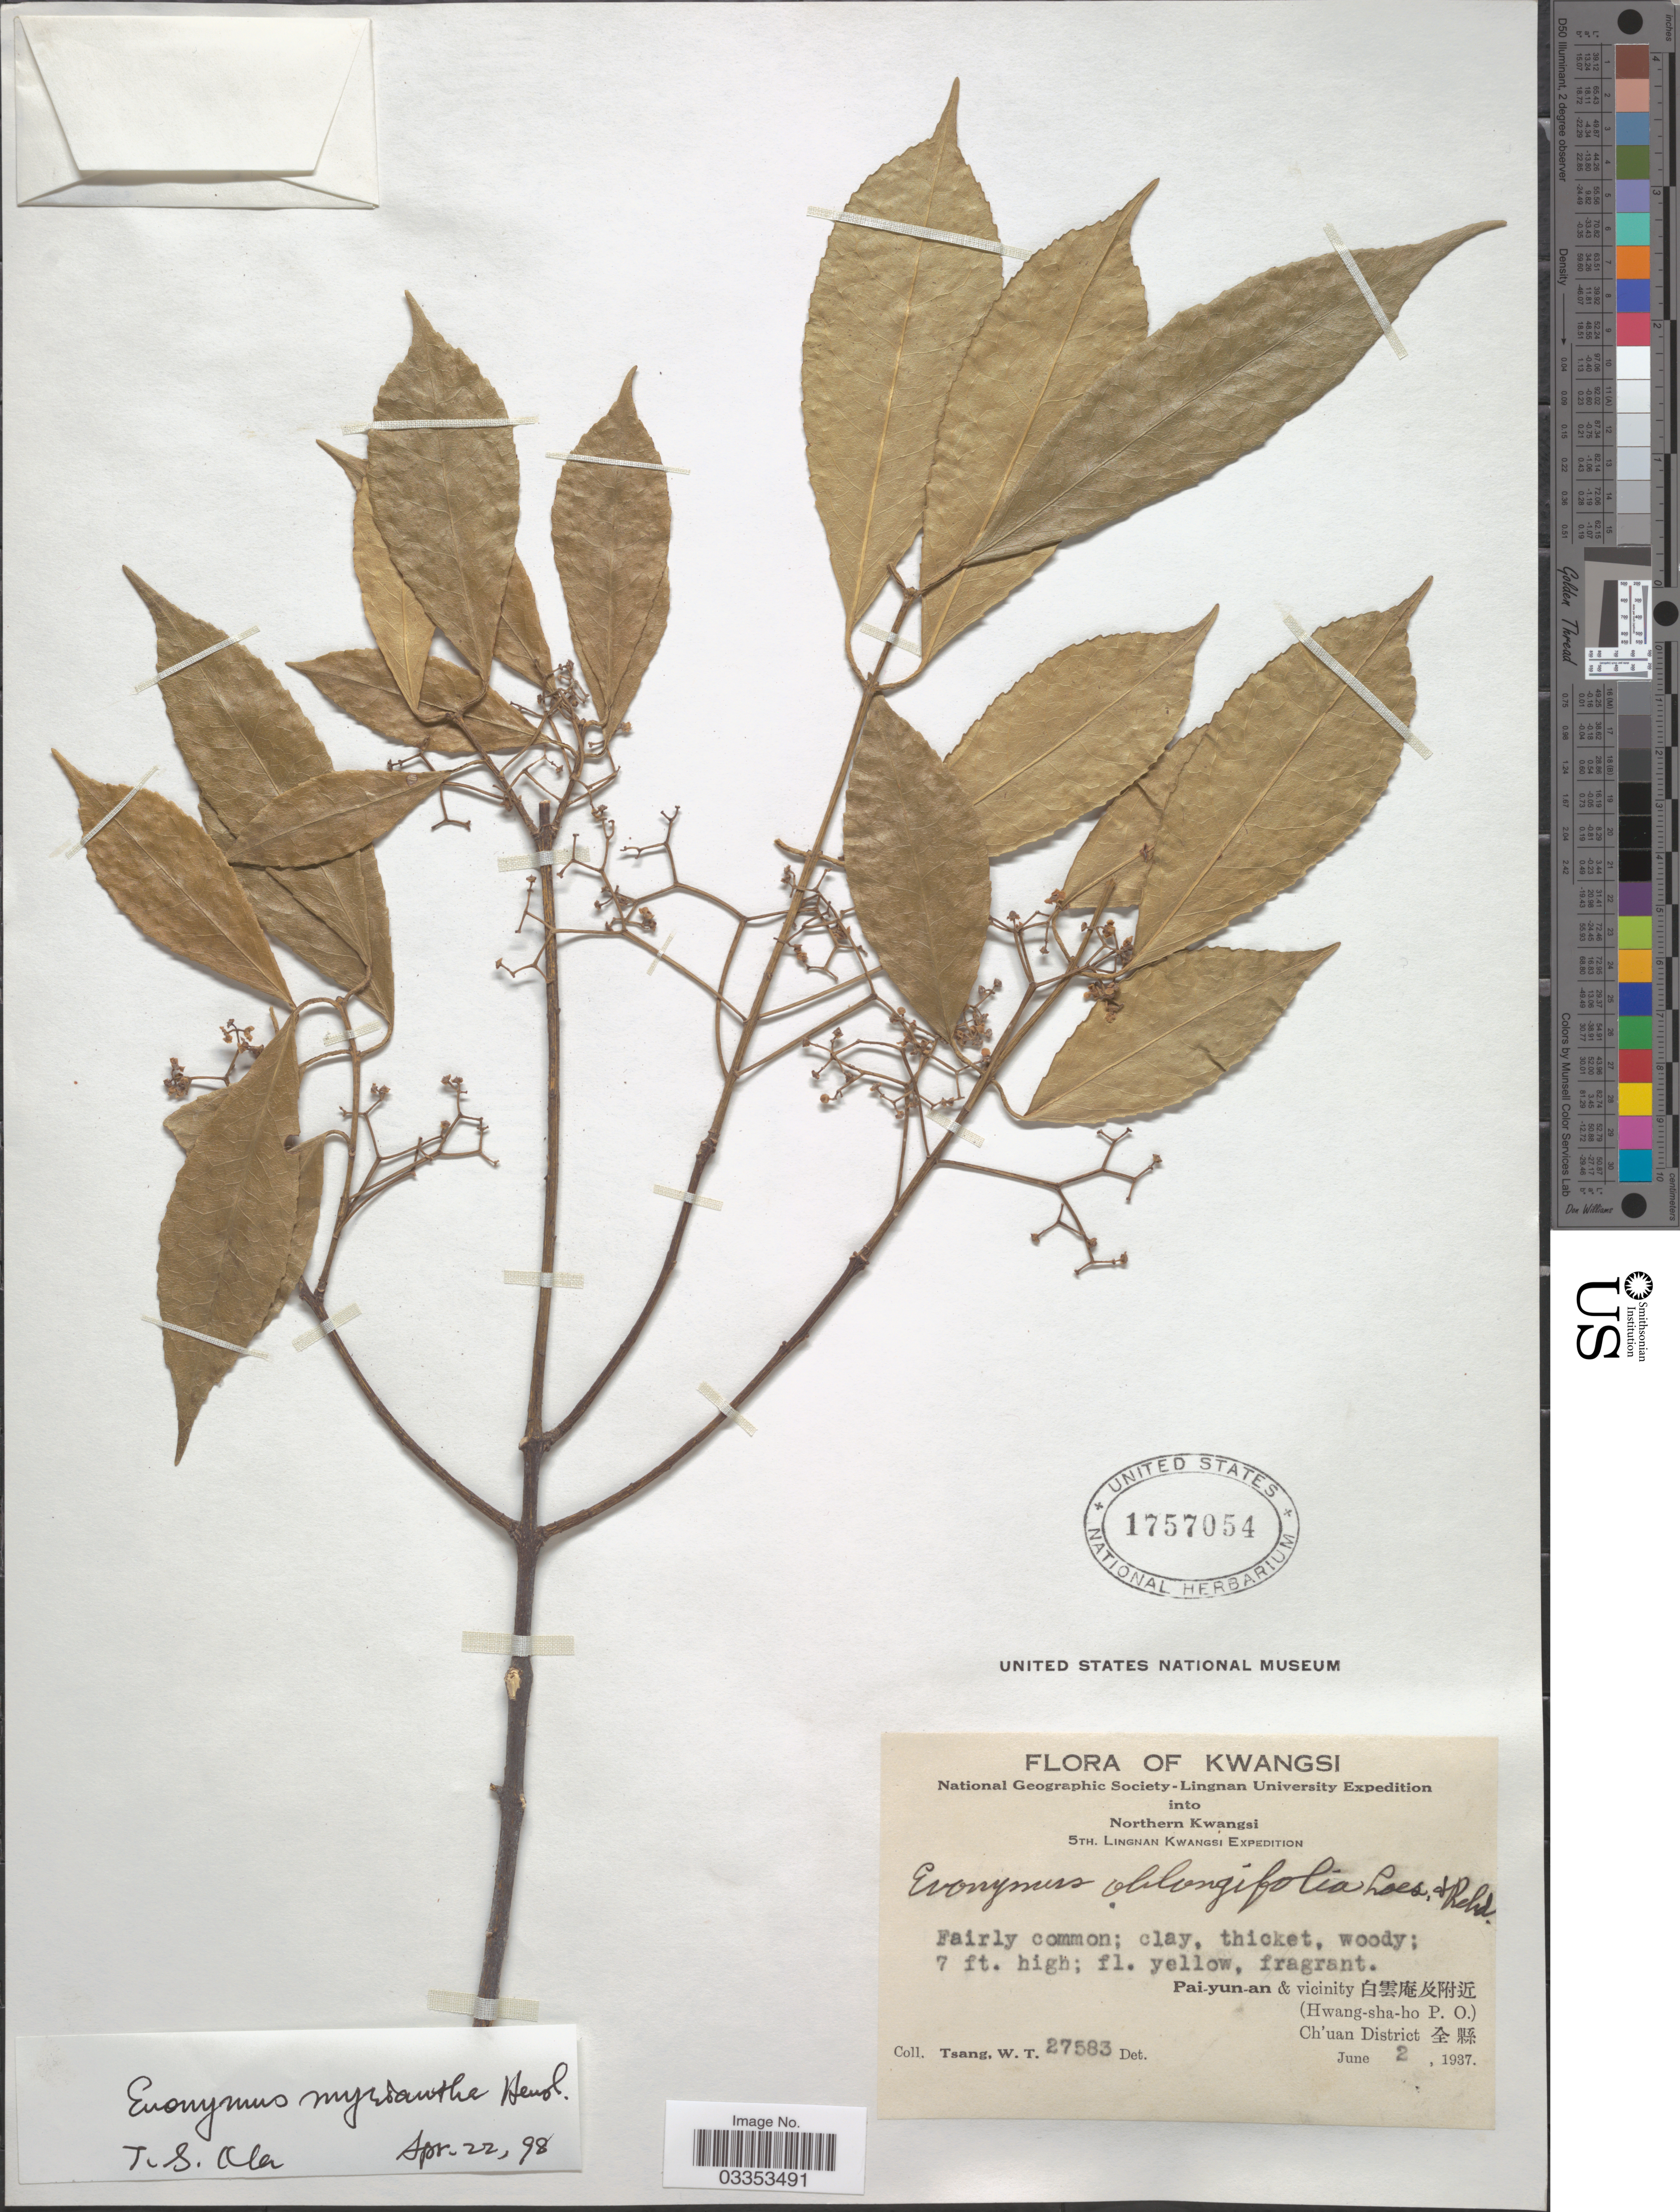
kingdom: Plantae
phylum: Tracheophyta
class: Magnoliopsida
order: Celastrales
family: Celastraceae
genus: Euonymus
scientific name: Euonymus myrianthus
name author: Hemsl.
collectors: W. T. Tsang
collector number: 27583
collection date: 1937-06-02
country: China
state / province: Guangxi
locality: Kwangsi.Northern Kwangsi. Pai-yun-an & vicinity (Hwang-sha-ho P.O.) Ch'uan District .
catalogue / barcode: US 1757054